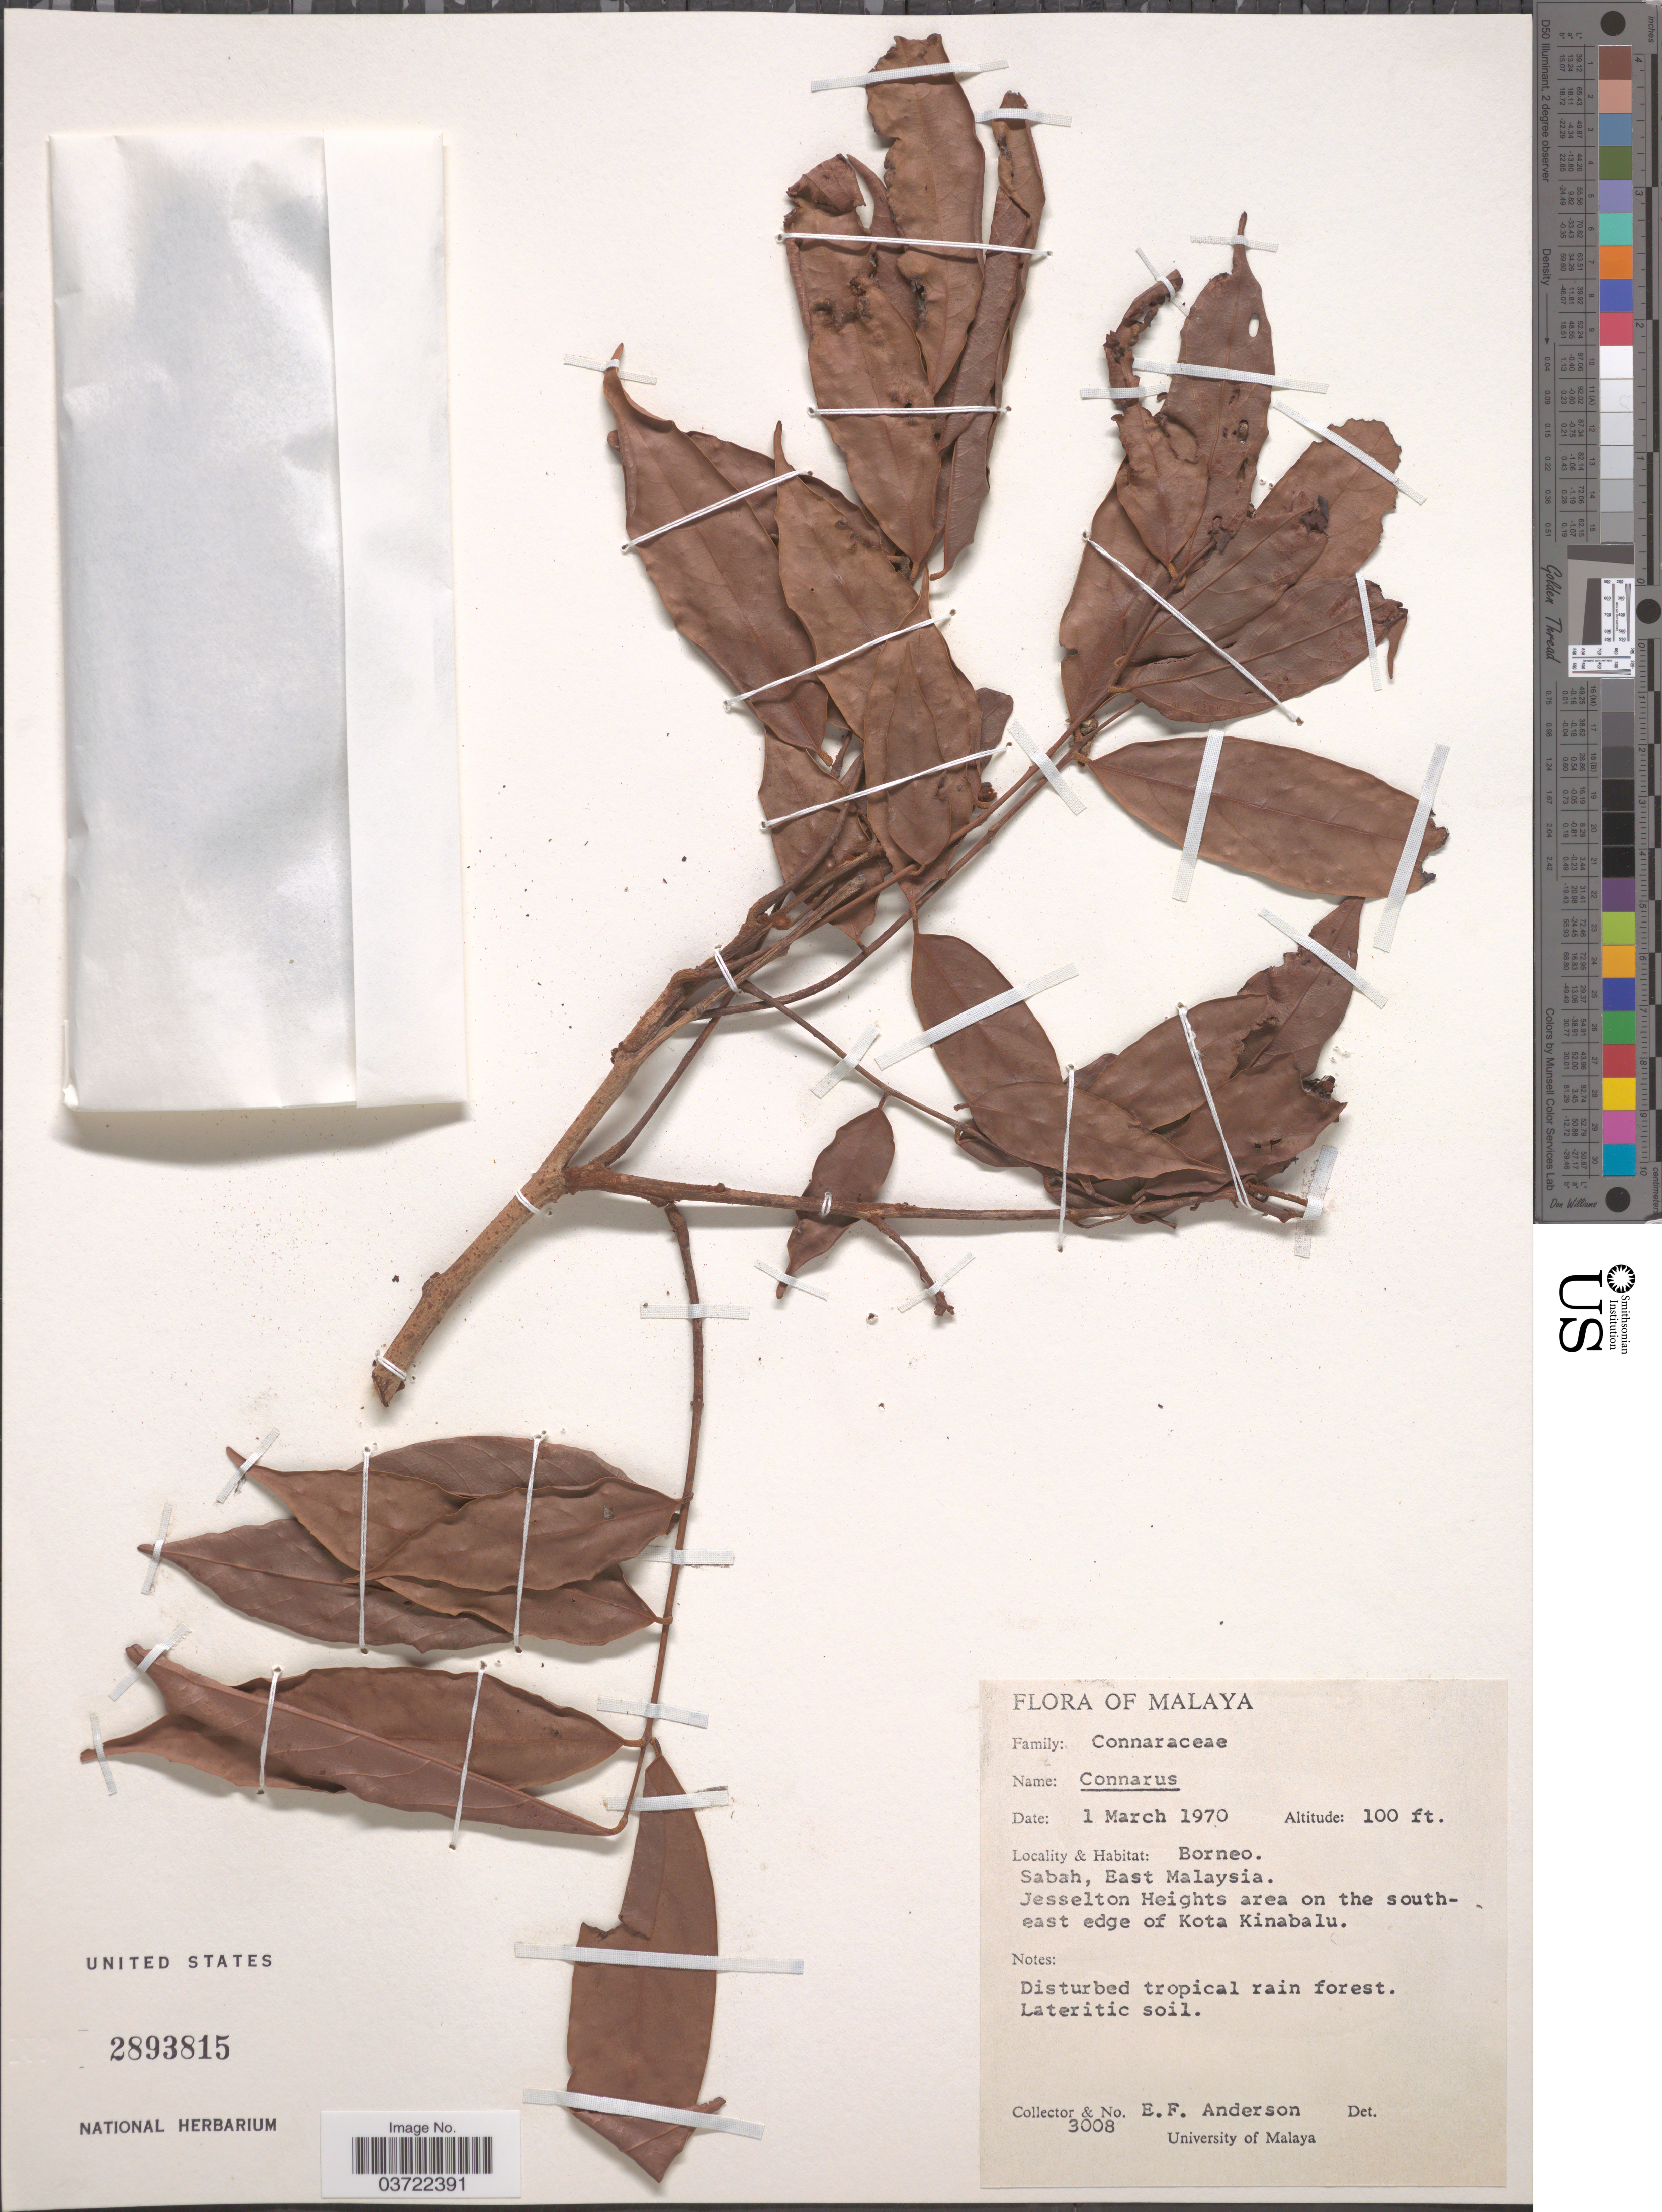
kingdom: Plantae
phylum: Tracheophyta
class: Magnoliopsida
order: Oxalidales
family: Connaraceae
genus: Connarus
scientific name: Connarus sp.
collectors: E. F. Anderson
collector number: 3008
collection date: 1970-03-01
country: Malaysia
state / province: Sabah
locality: Malaya. Borneo. Sabah, East Malaysia. Jesselton Heights area on the southeast edge of Kota Kinabalu.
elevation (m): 30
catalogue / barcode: US 2893815